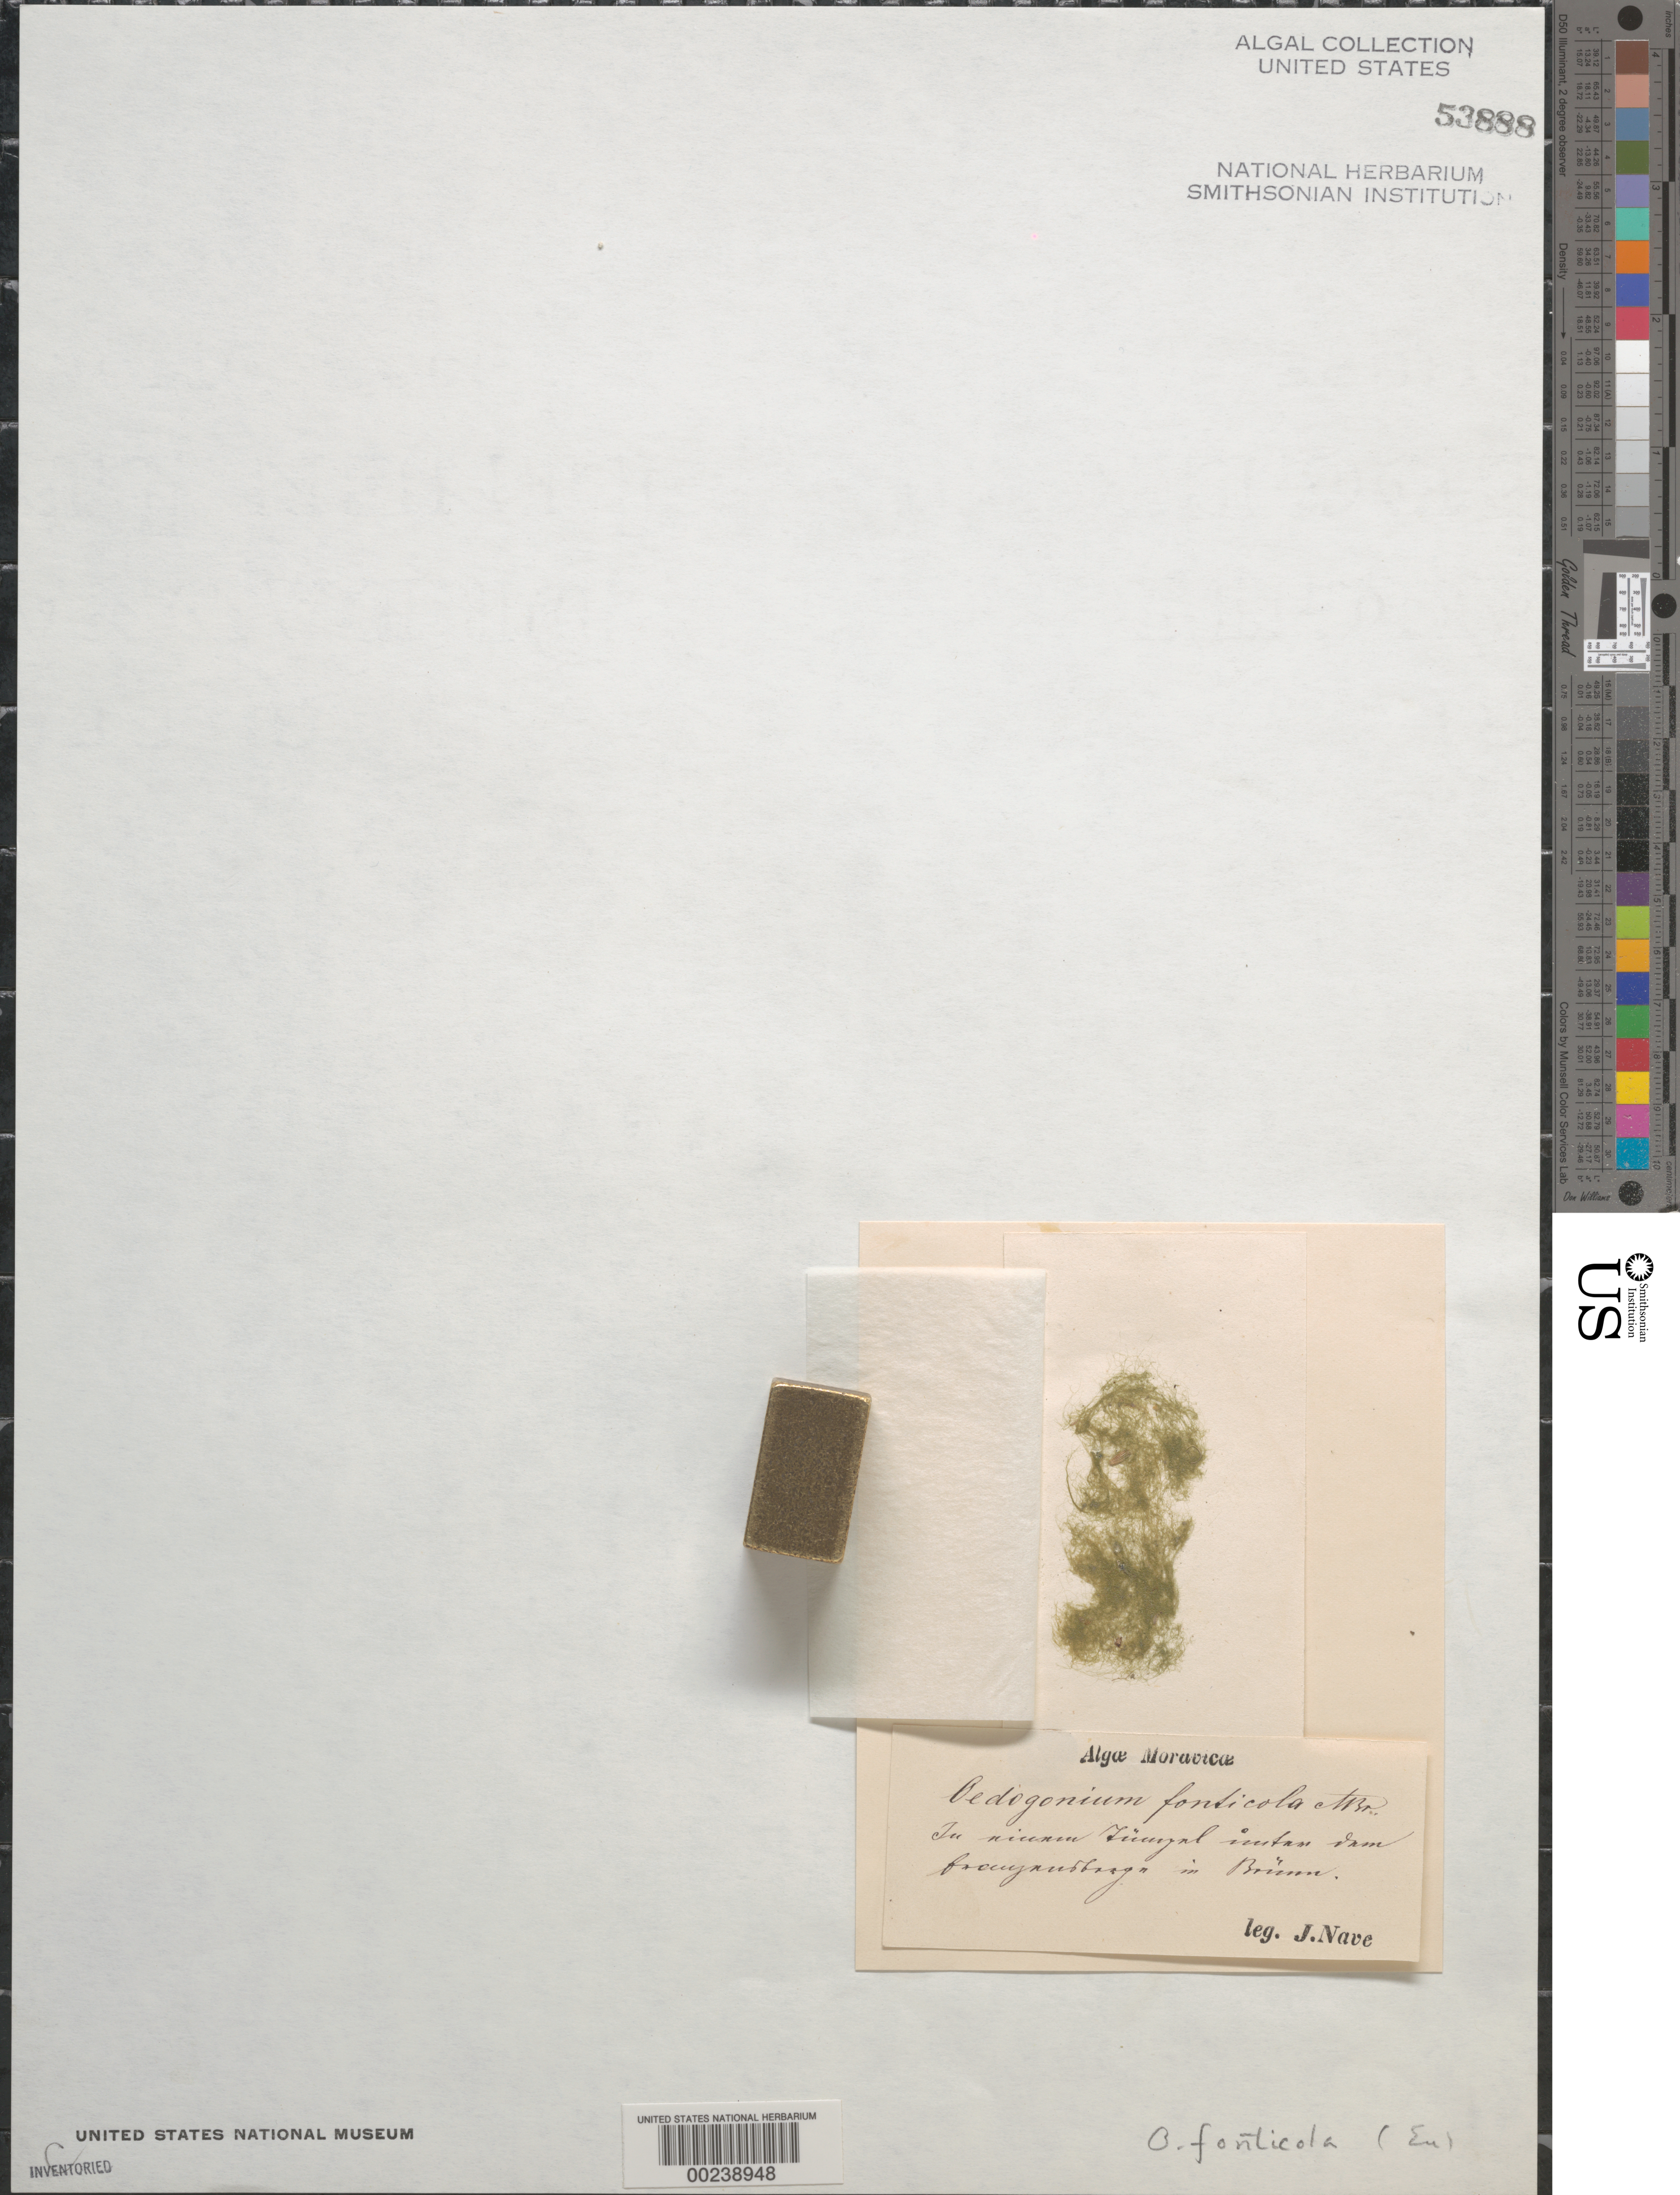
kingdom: Plantae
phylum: Chlorophyta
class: Chlorophyceae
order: Oedogoniales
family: Oedogoniaceae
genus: Oedogonium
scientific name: Oedogonium fonticola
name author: A. Braun ex Hirn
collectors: J. Nave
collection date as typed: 18--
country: Czechia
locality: Brno (brunn), moravia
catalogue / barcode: US 53888